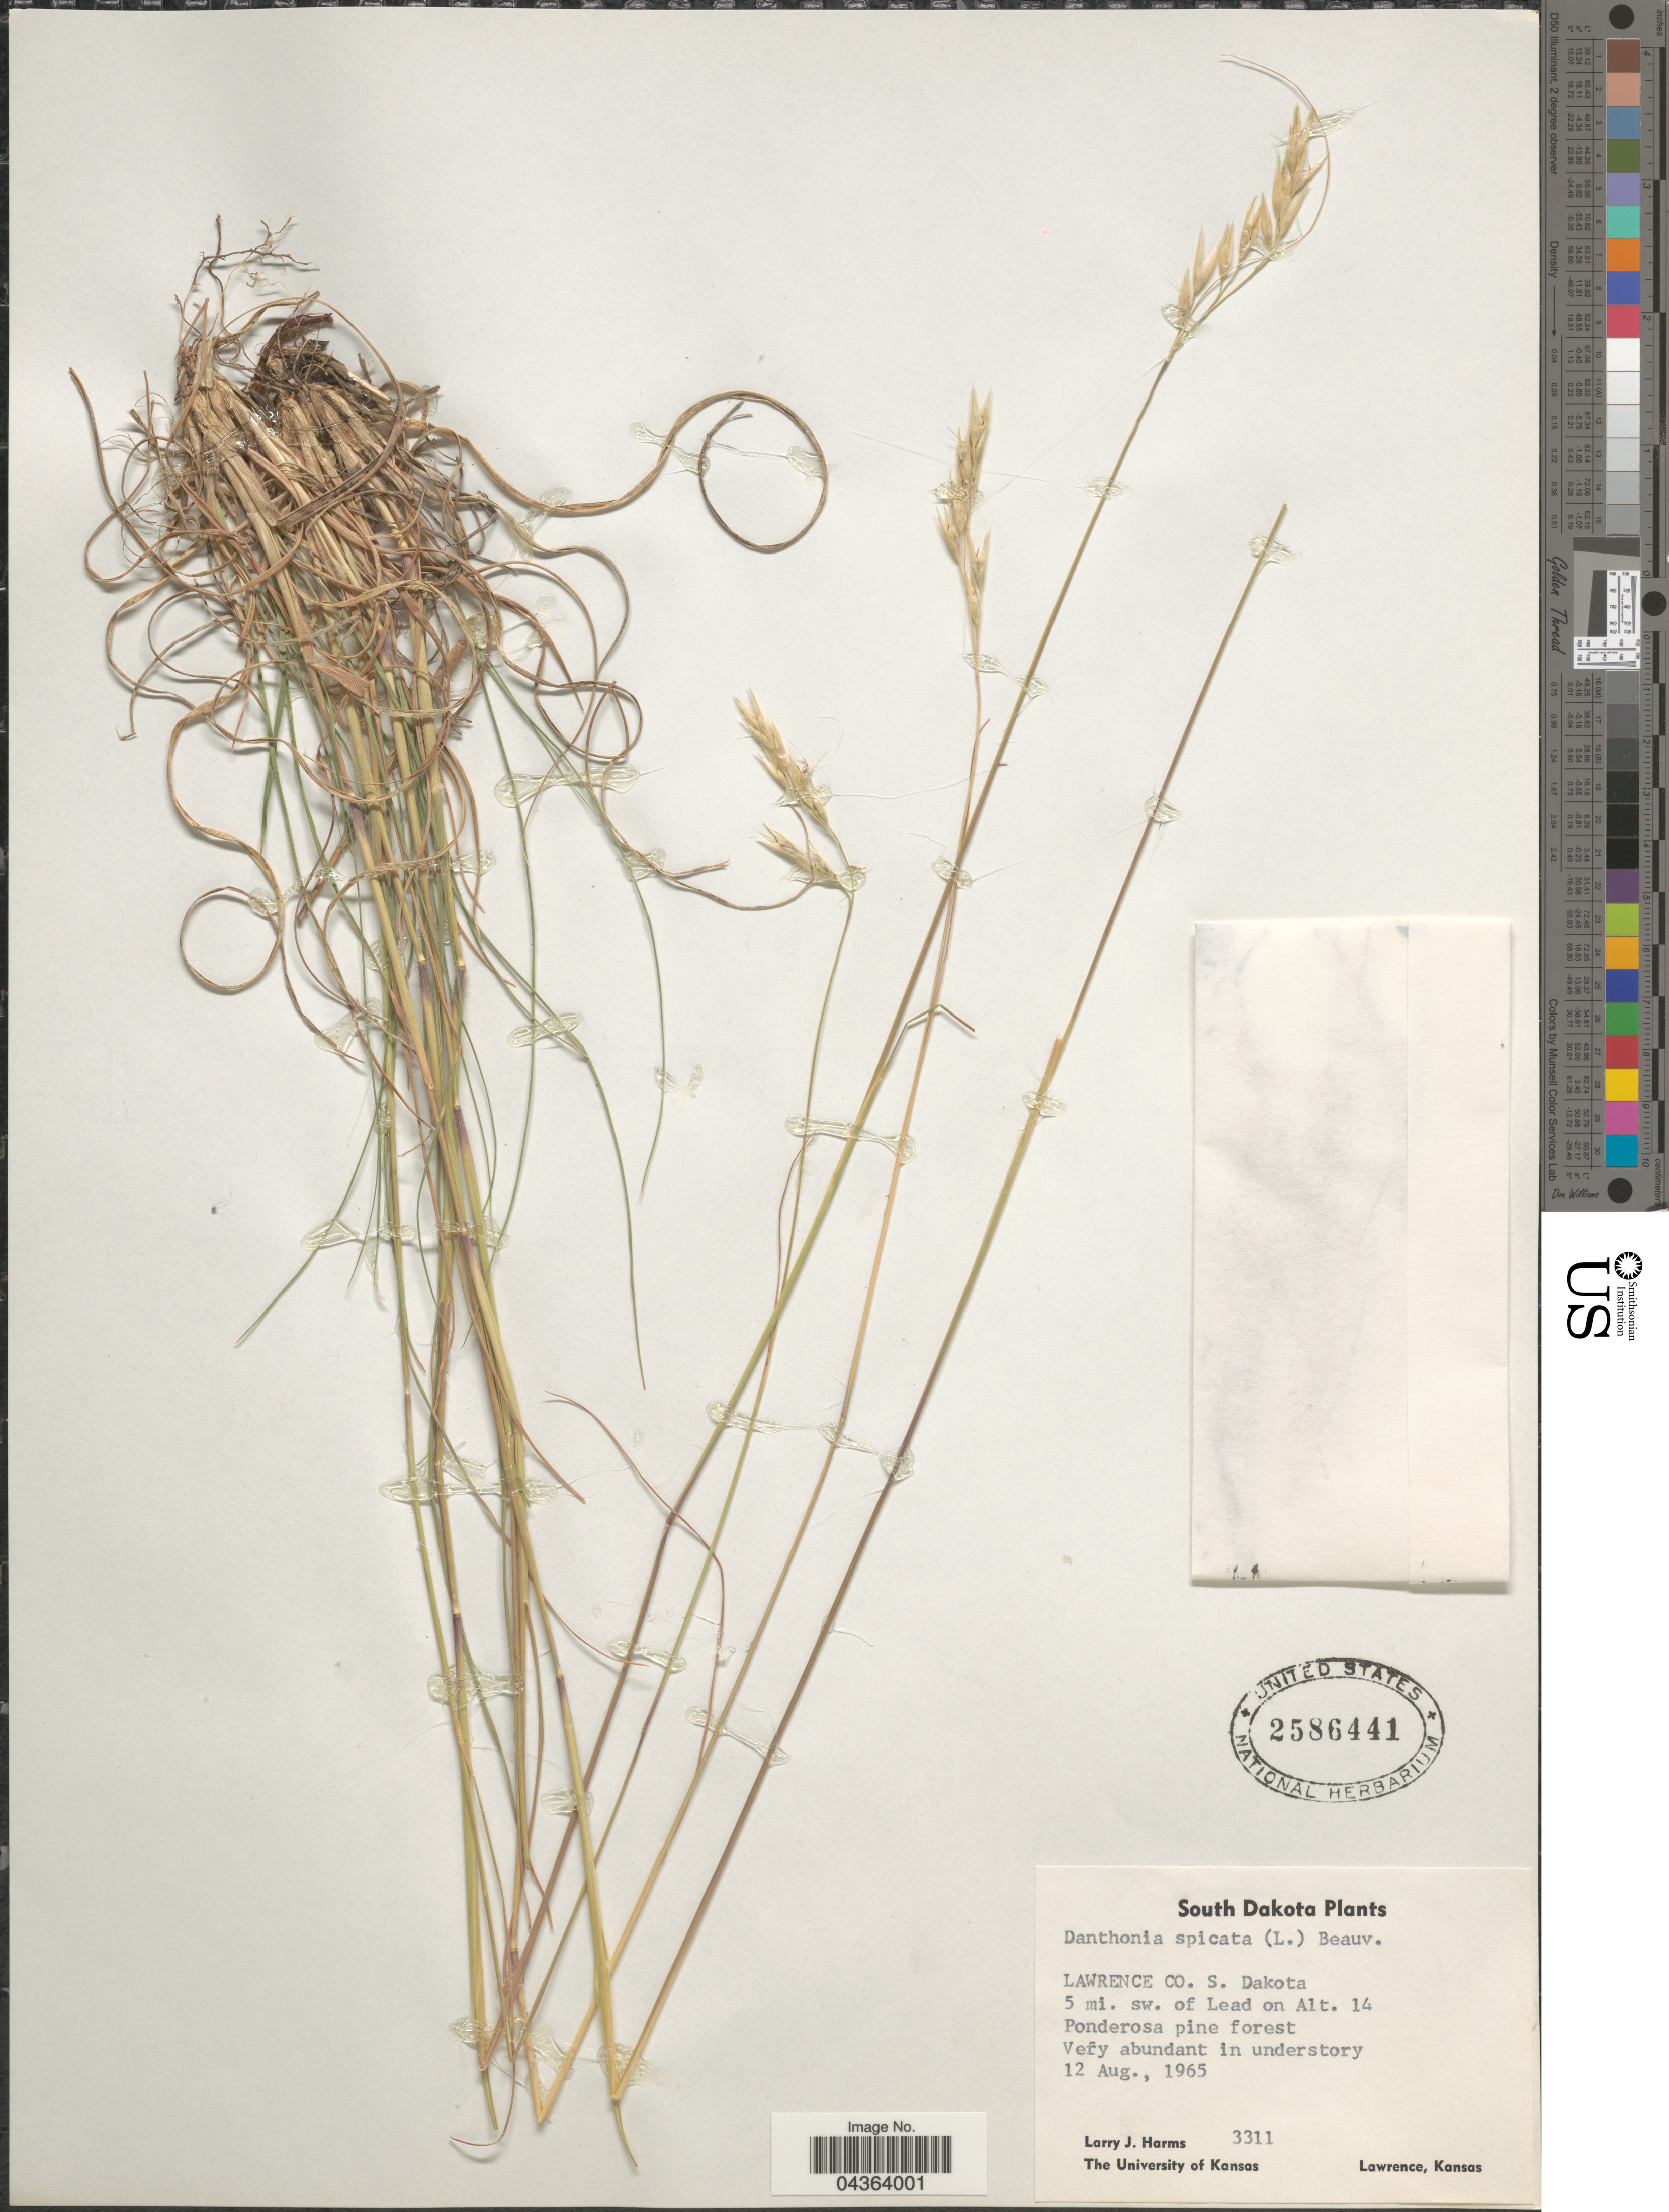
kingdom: Plantae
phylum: Tracheophyta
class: Liliopsida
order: Poales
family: Poaceae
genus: Danthonia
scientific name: Danthonia spicata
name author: (L.) P. Beauv. ex Roem. & Schult.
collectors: L. Harms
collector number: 3311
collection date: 1965-08-12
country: United States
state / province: South Dakota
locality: Lawrence Co. S. Dakota. 5 mi. sw. of Lead on Alt. 14 Ponderosa pine forest. Very abundant in understory.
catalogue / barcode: US 2586441